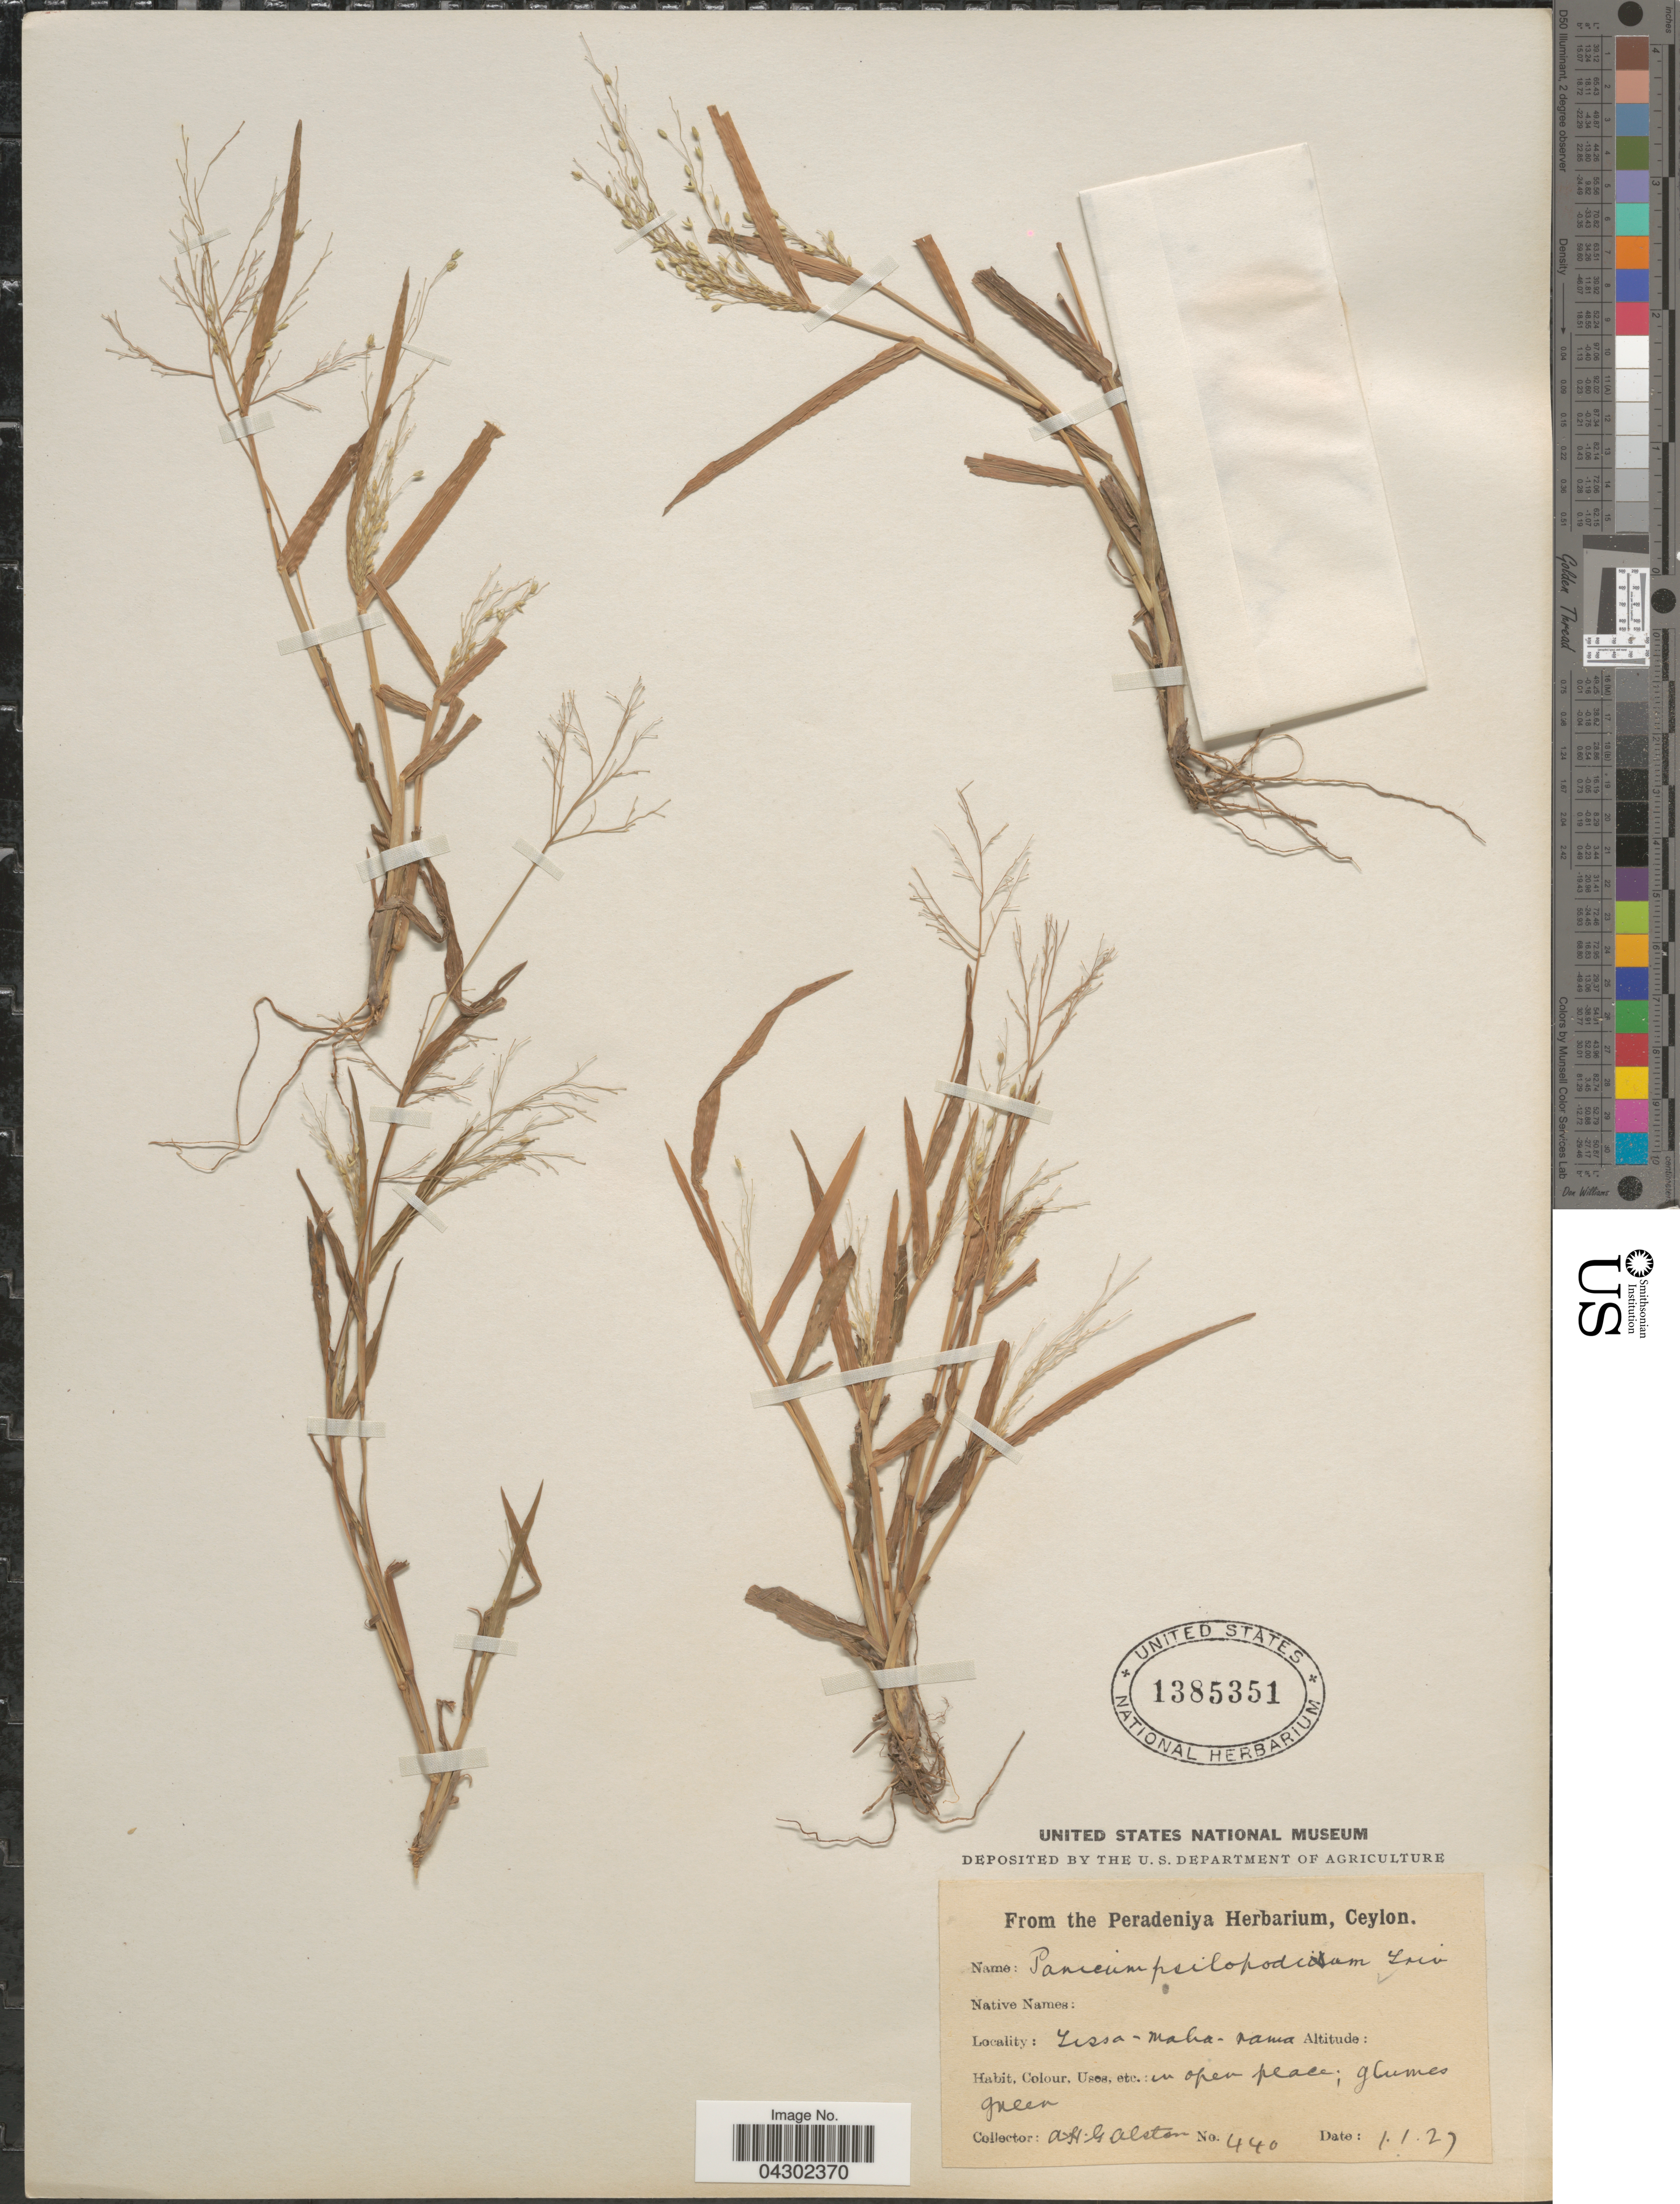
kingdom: Plantae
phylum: Tracheophyta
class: Liliopsida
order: Poales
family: Poaceae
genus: Panicum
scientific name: Panicum sumatrense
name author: P. Roth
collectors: A. H. Alston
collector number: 440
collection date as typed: Transcribed d/m/y: 1/1/27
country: Sri Lanka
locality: Tissa-maha-rama.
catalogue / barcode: US 1385351